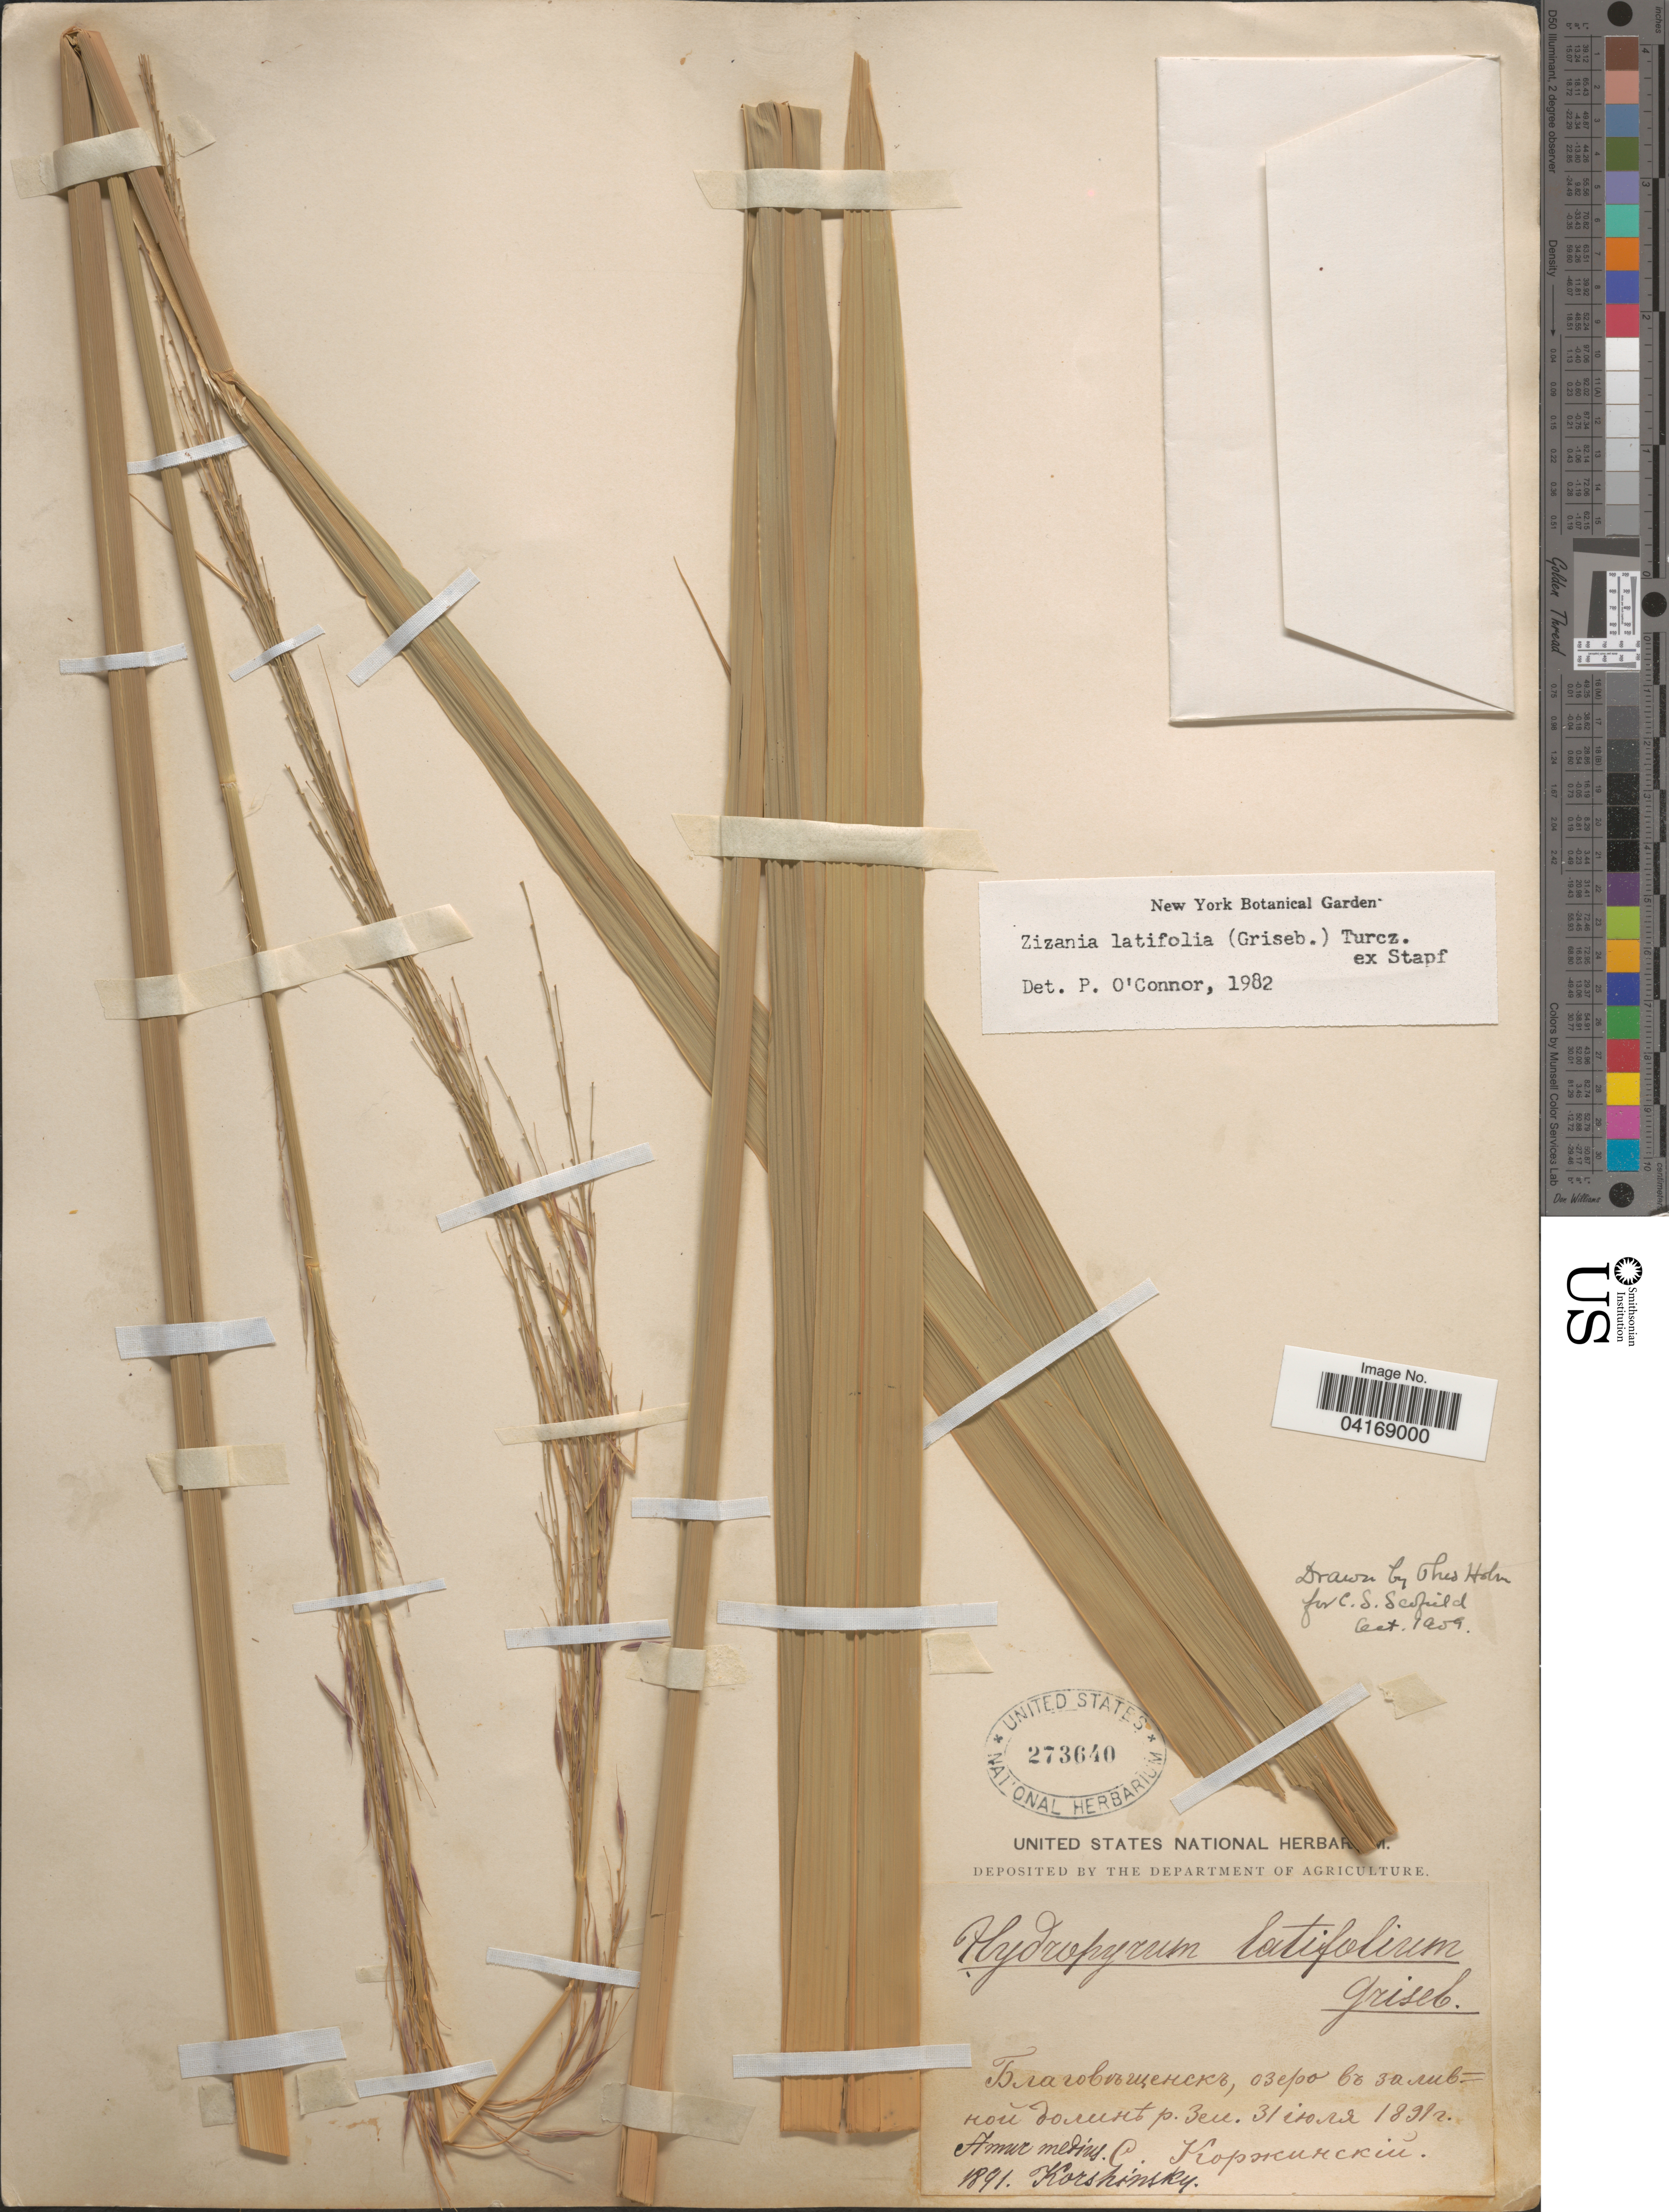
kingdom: Plantae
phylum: Tracheophyta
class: Liliopsida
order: Poales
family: Poaceae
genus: Zizania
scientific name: Zizania latifolia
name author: (Griseb.) Stapf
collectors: Korshinsky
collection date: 1891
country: Russian Federation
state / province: Amur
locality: Amur medius. Blagoveshchensk. Valley of river Zwya.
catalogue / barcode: US 273640